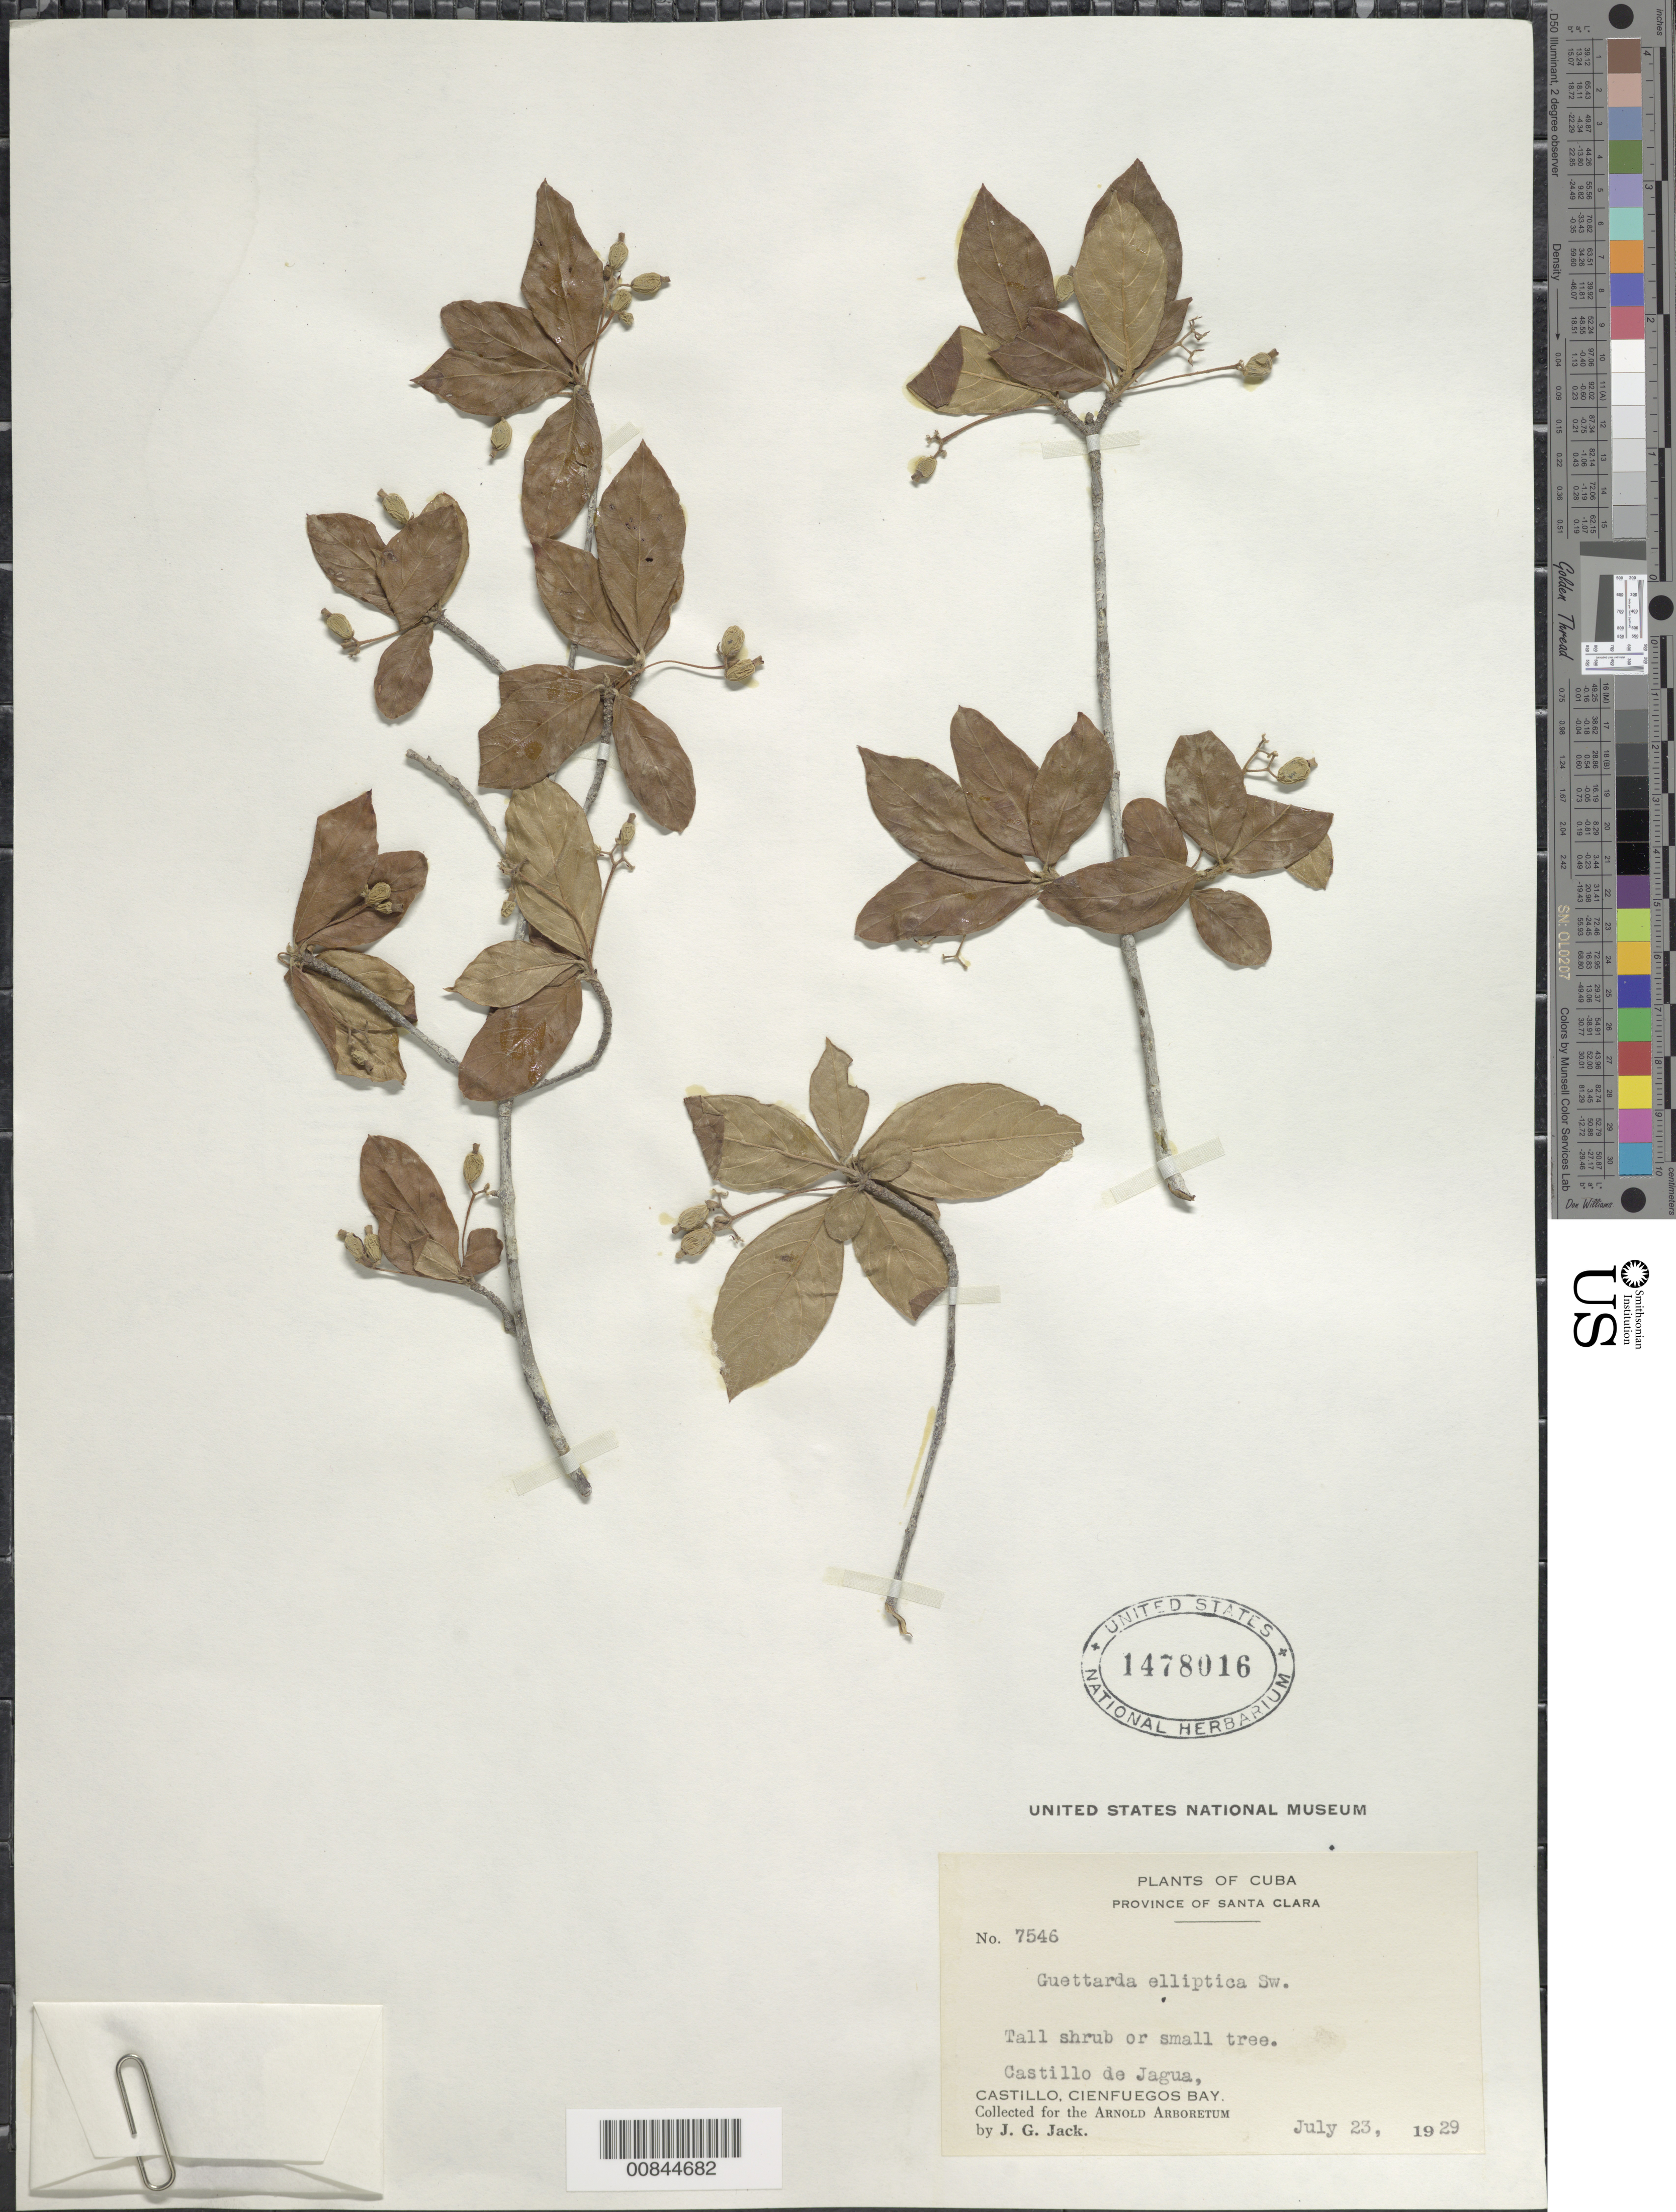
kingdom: Plantae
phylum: Tracheophyta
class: Magnoliopsida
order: Gentianales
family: Rubiaceae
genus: Guettarda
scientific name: Guettarda elliptica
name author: Sw.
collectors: J. G. Jack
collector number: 7546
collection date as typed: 23 Jul 1929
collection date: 1929-07-23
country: Cuba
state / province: Las Villas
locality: Castillo de Jagua, Castillo, Cienfuegos Bay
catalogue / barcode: US 1478016